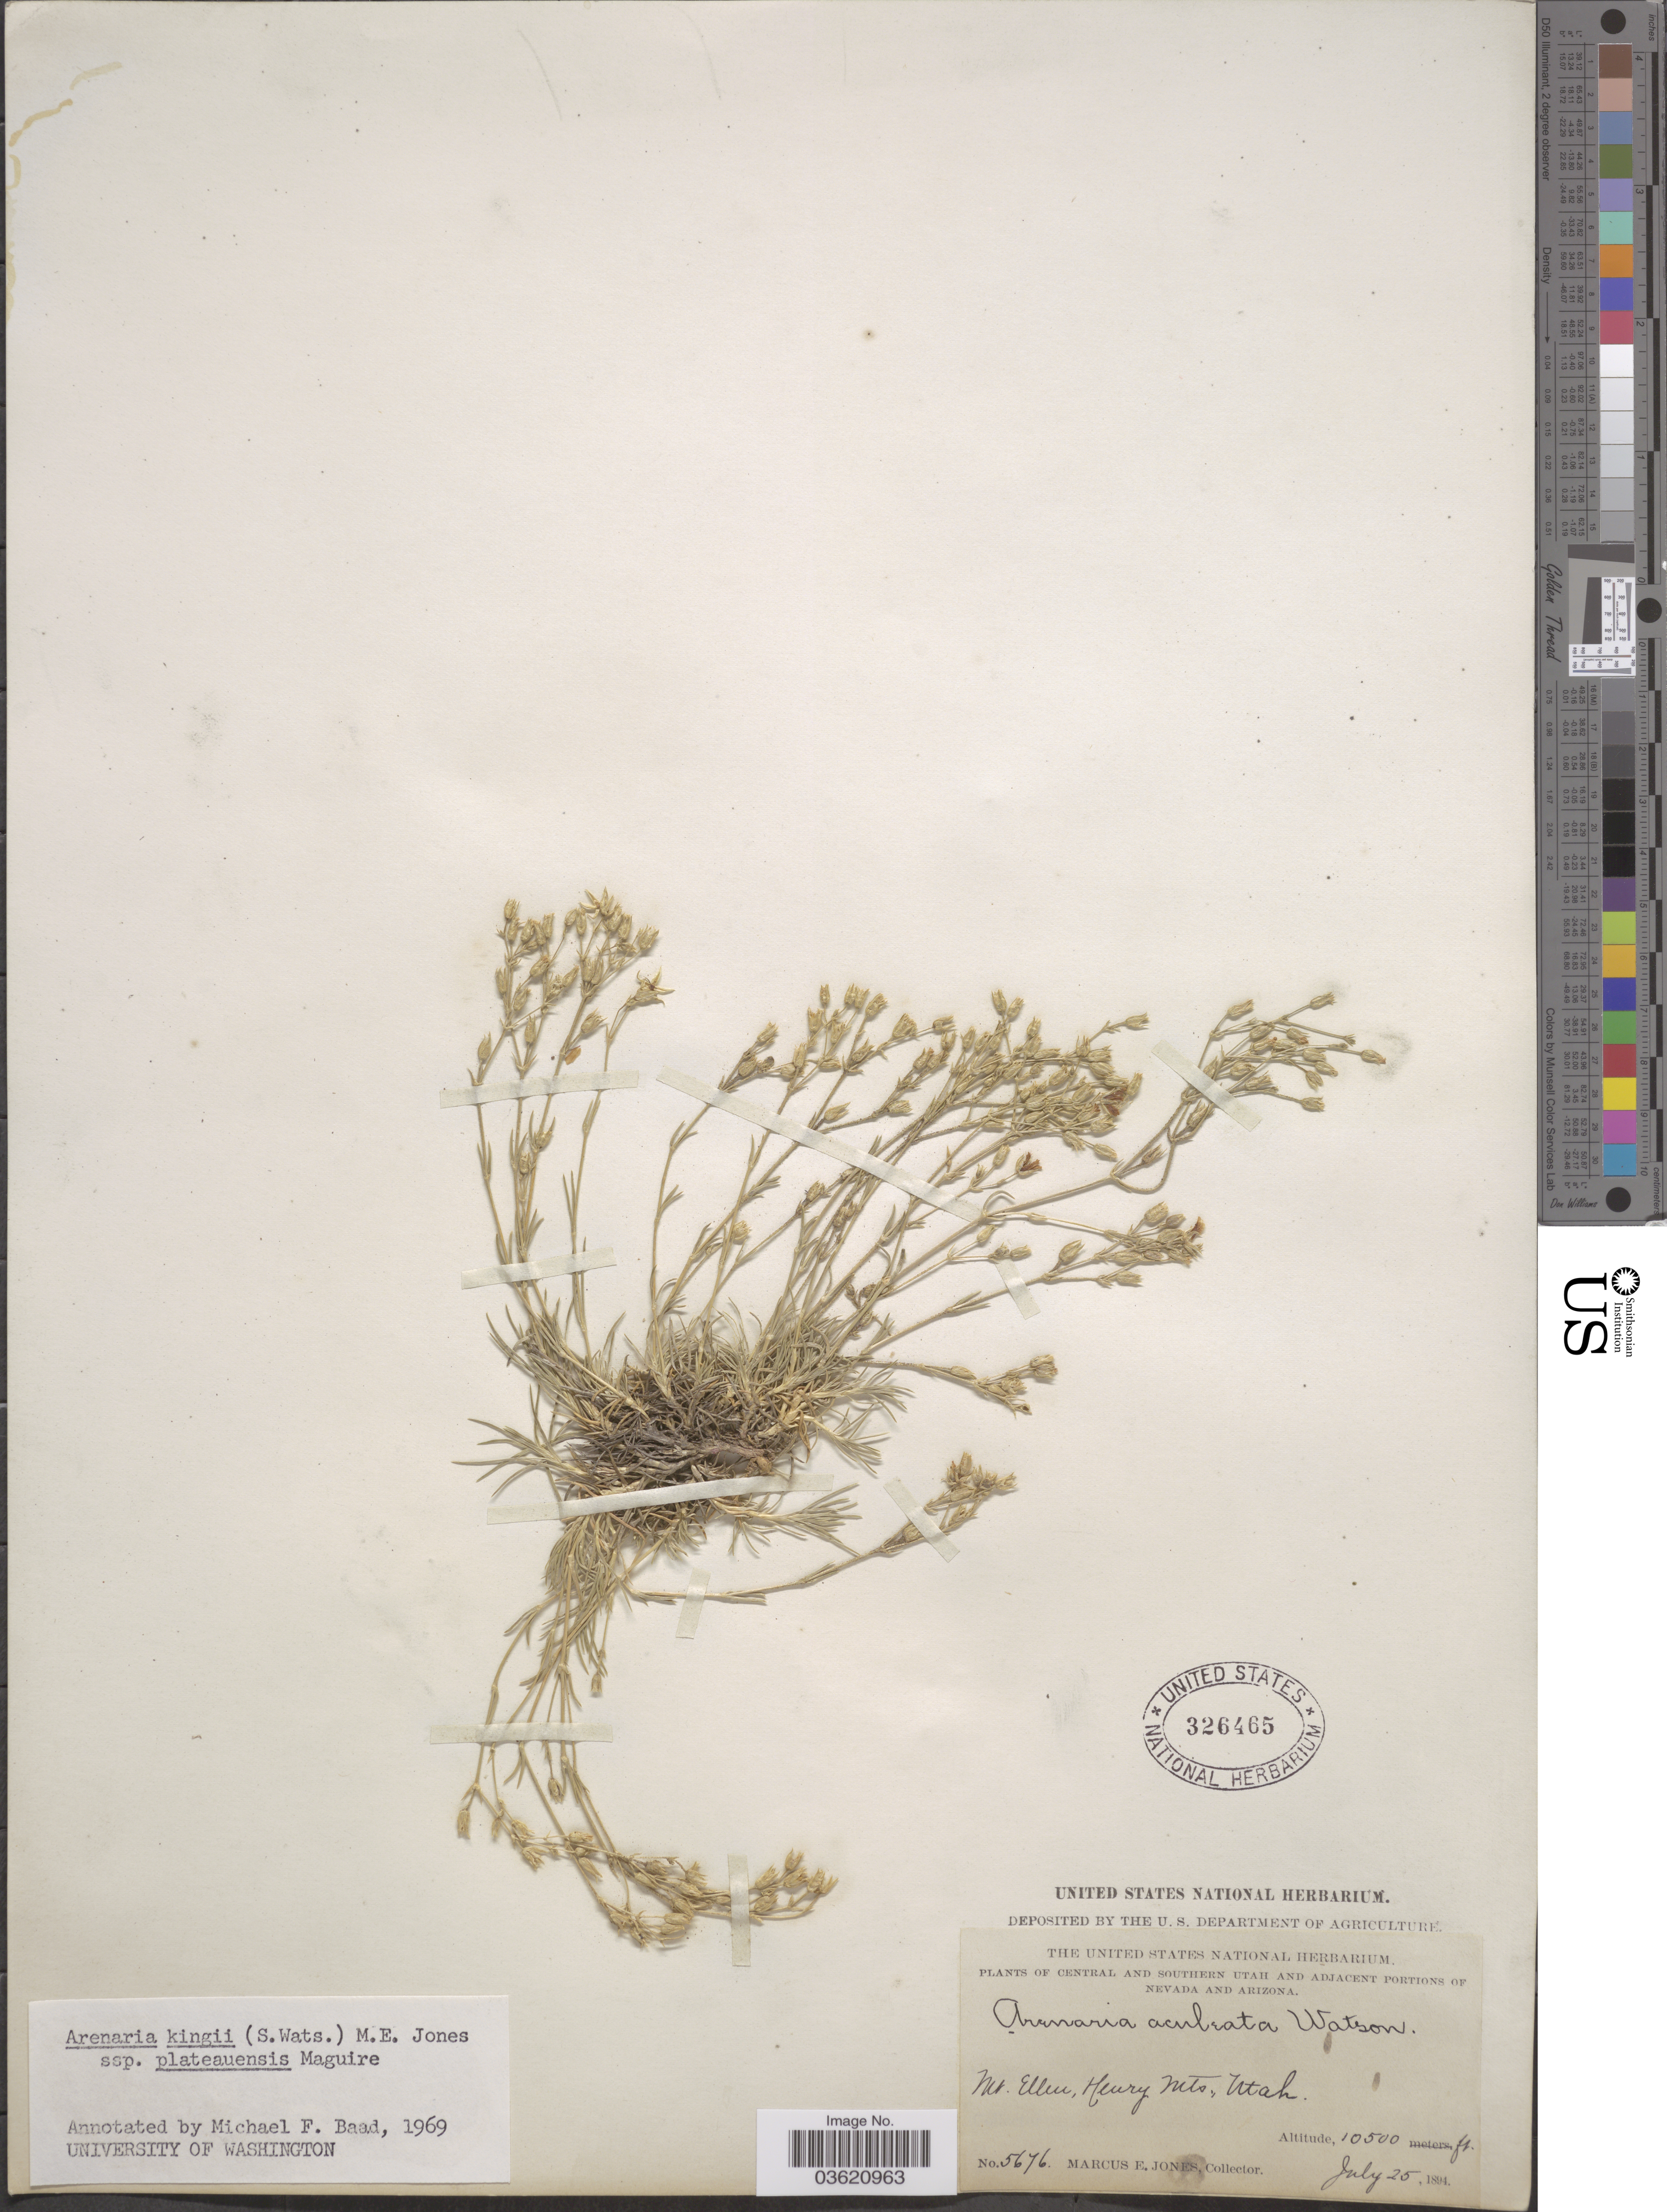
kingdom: Plantae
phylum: Tracheophyta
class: Magnoliopsida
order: Caryophyllales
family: Caryophyllaceae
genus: Eremogone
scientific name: Eremogone fendleri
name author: (A. Gray) Ikonn.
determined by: U.S. National Herbarium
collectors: M. E. Jones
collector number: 5676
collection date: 1894-07-25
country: United States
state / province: Utah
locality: Central and southern Utah. Mt. Ellen, Henry Mts.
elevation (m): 3200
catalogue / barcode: US 326465